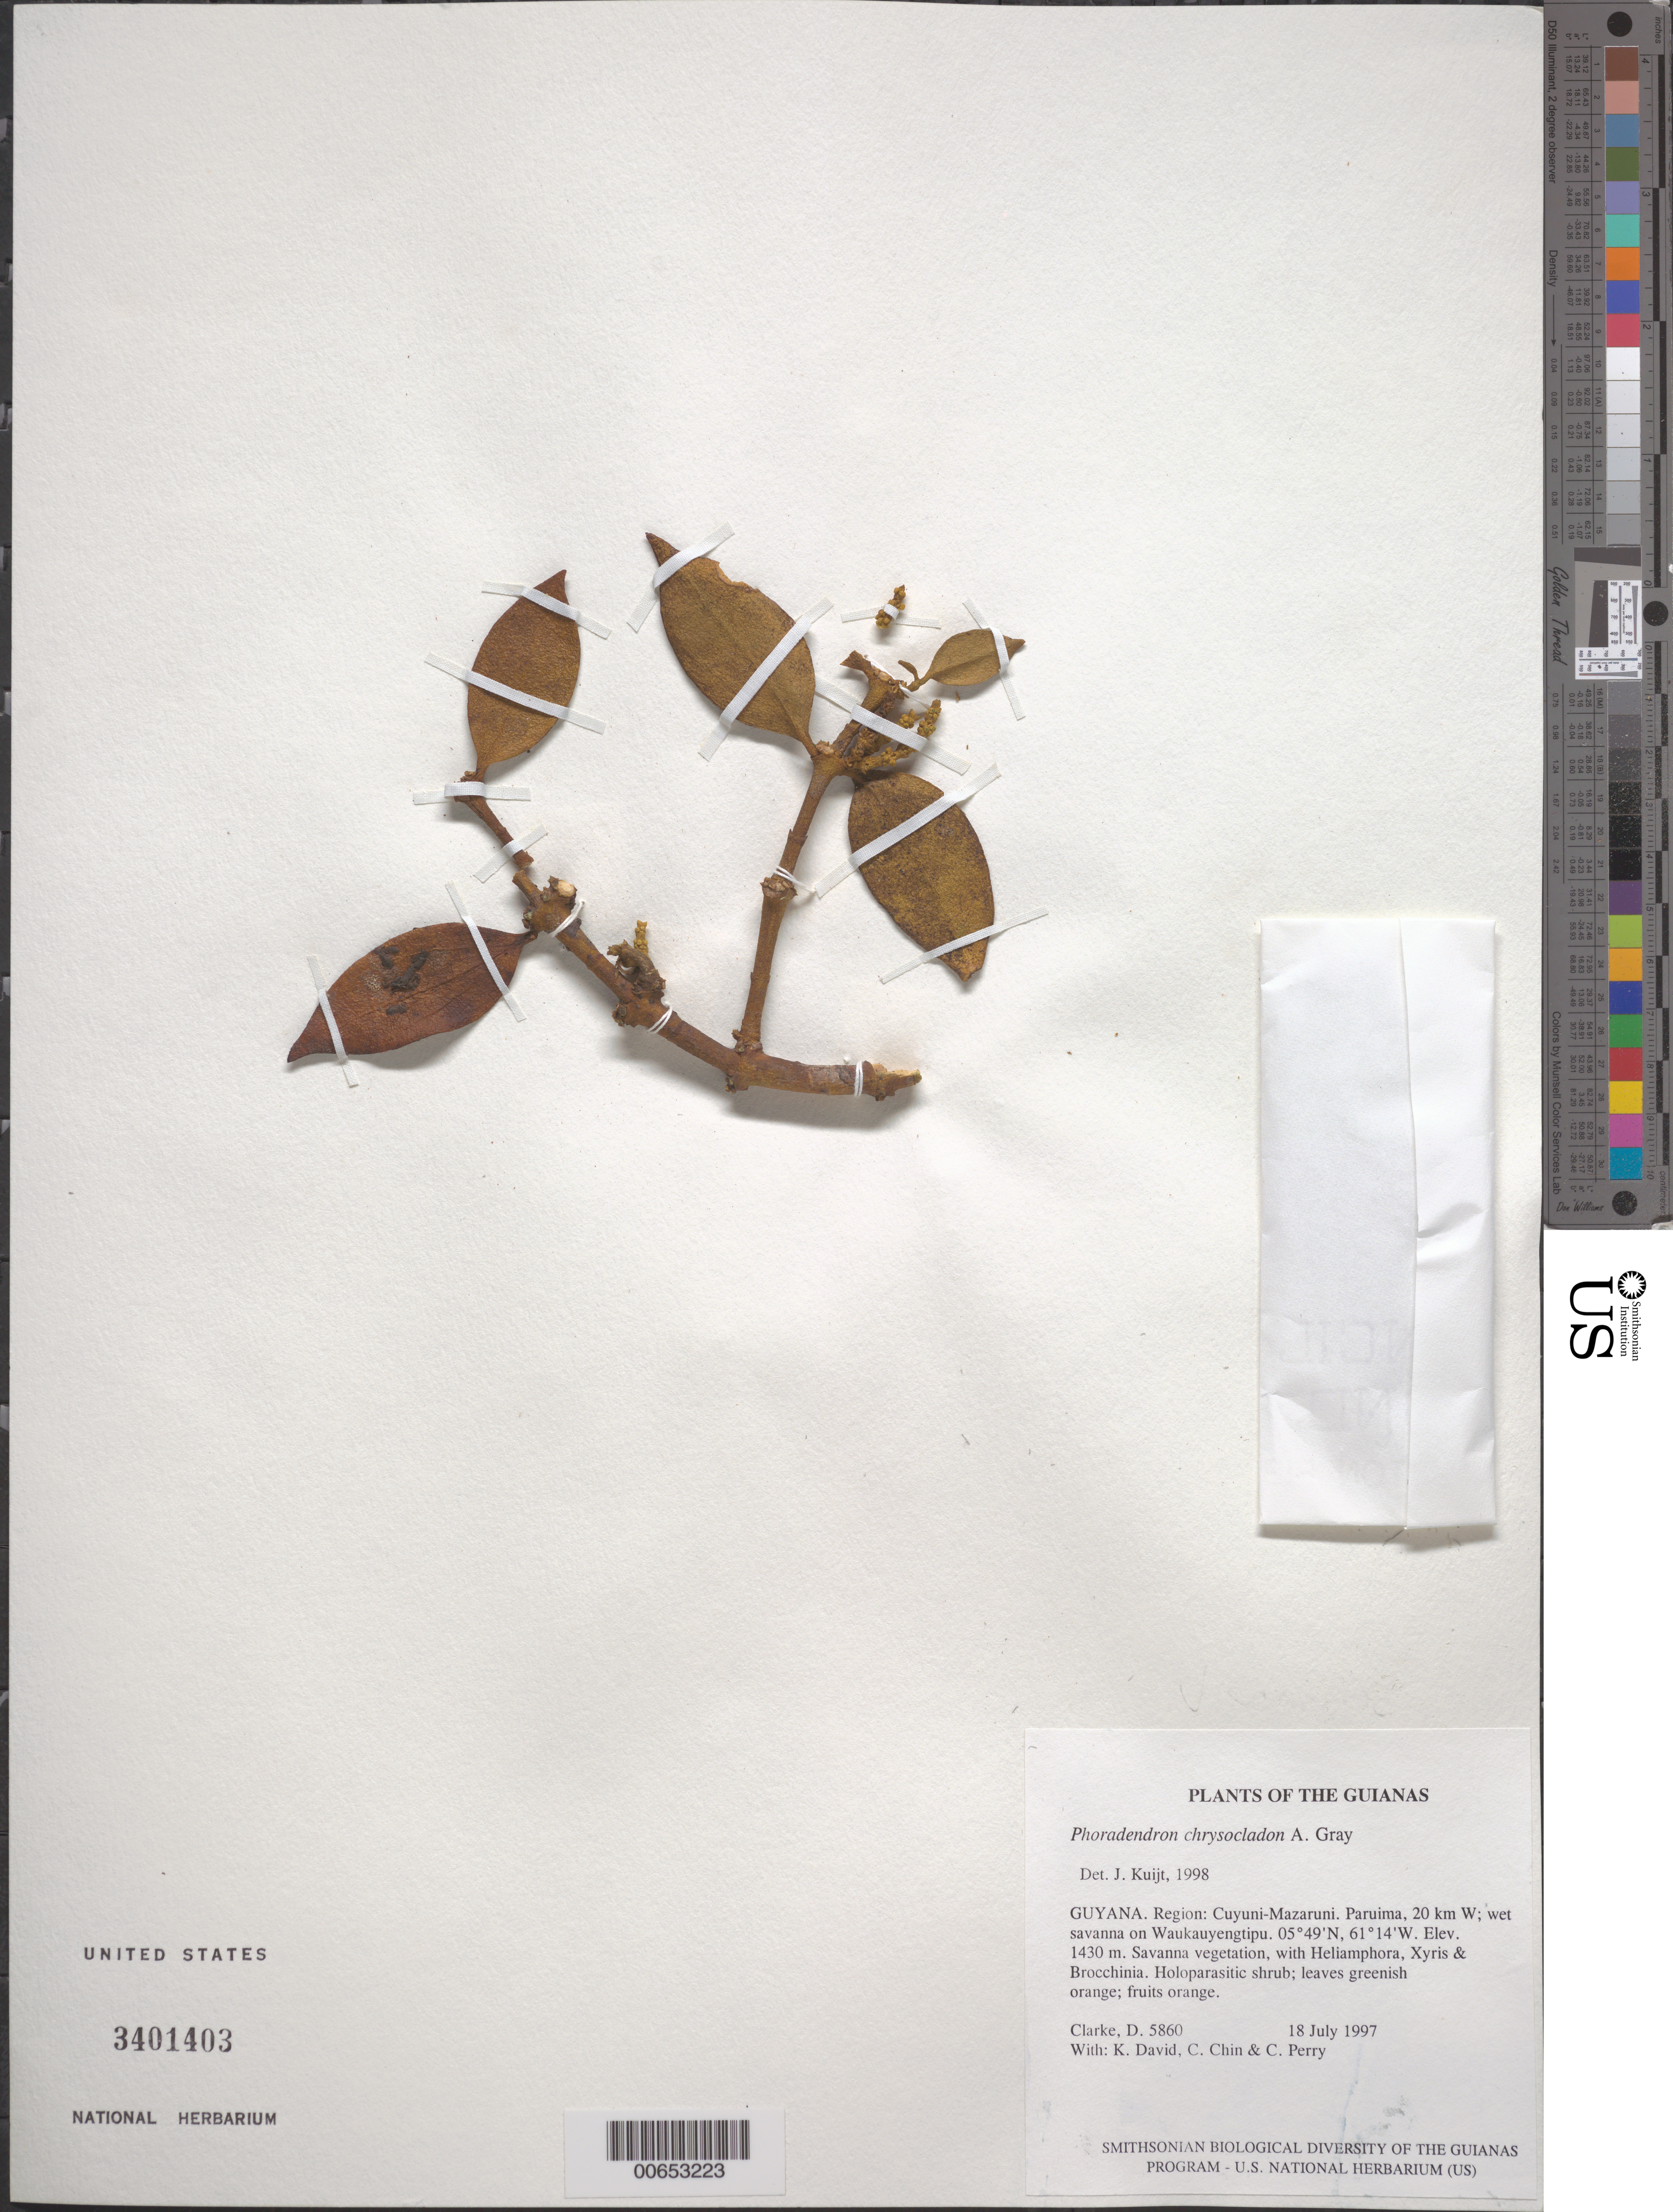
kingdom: Plantae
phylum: Tracheophyta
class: Magnoliopsida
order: Santalales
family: Viscaceae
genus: Phoradendron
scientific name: Phoradendron chrysocladon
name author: A. Gray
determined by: Kuijt, Job, (CANADA)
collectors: H. D. Clarke, K. David, C. Chin & C. Perry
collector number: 5860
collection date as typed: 18 July 1997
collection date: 1997-07-18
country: Guyana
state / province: Cuyuni-Mazaruni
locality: Paruima, 20 km W; wet savanna on Waukauyengtipu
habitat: Savanna vegetation, with Heliamphora, Xyris & Brocchinia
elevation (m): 1430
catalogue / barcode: US 3401403